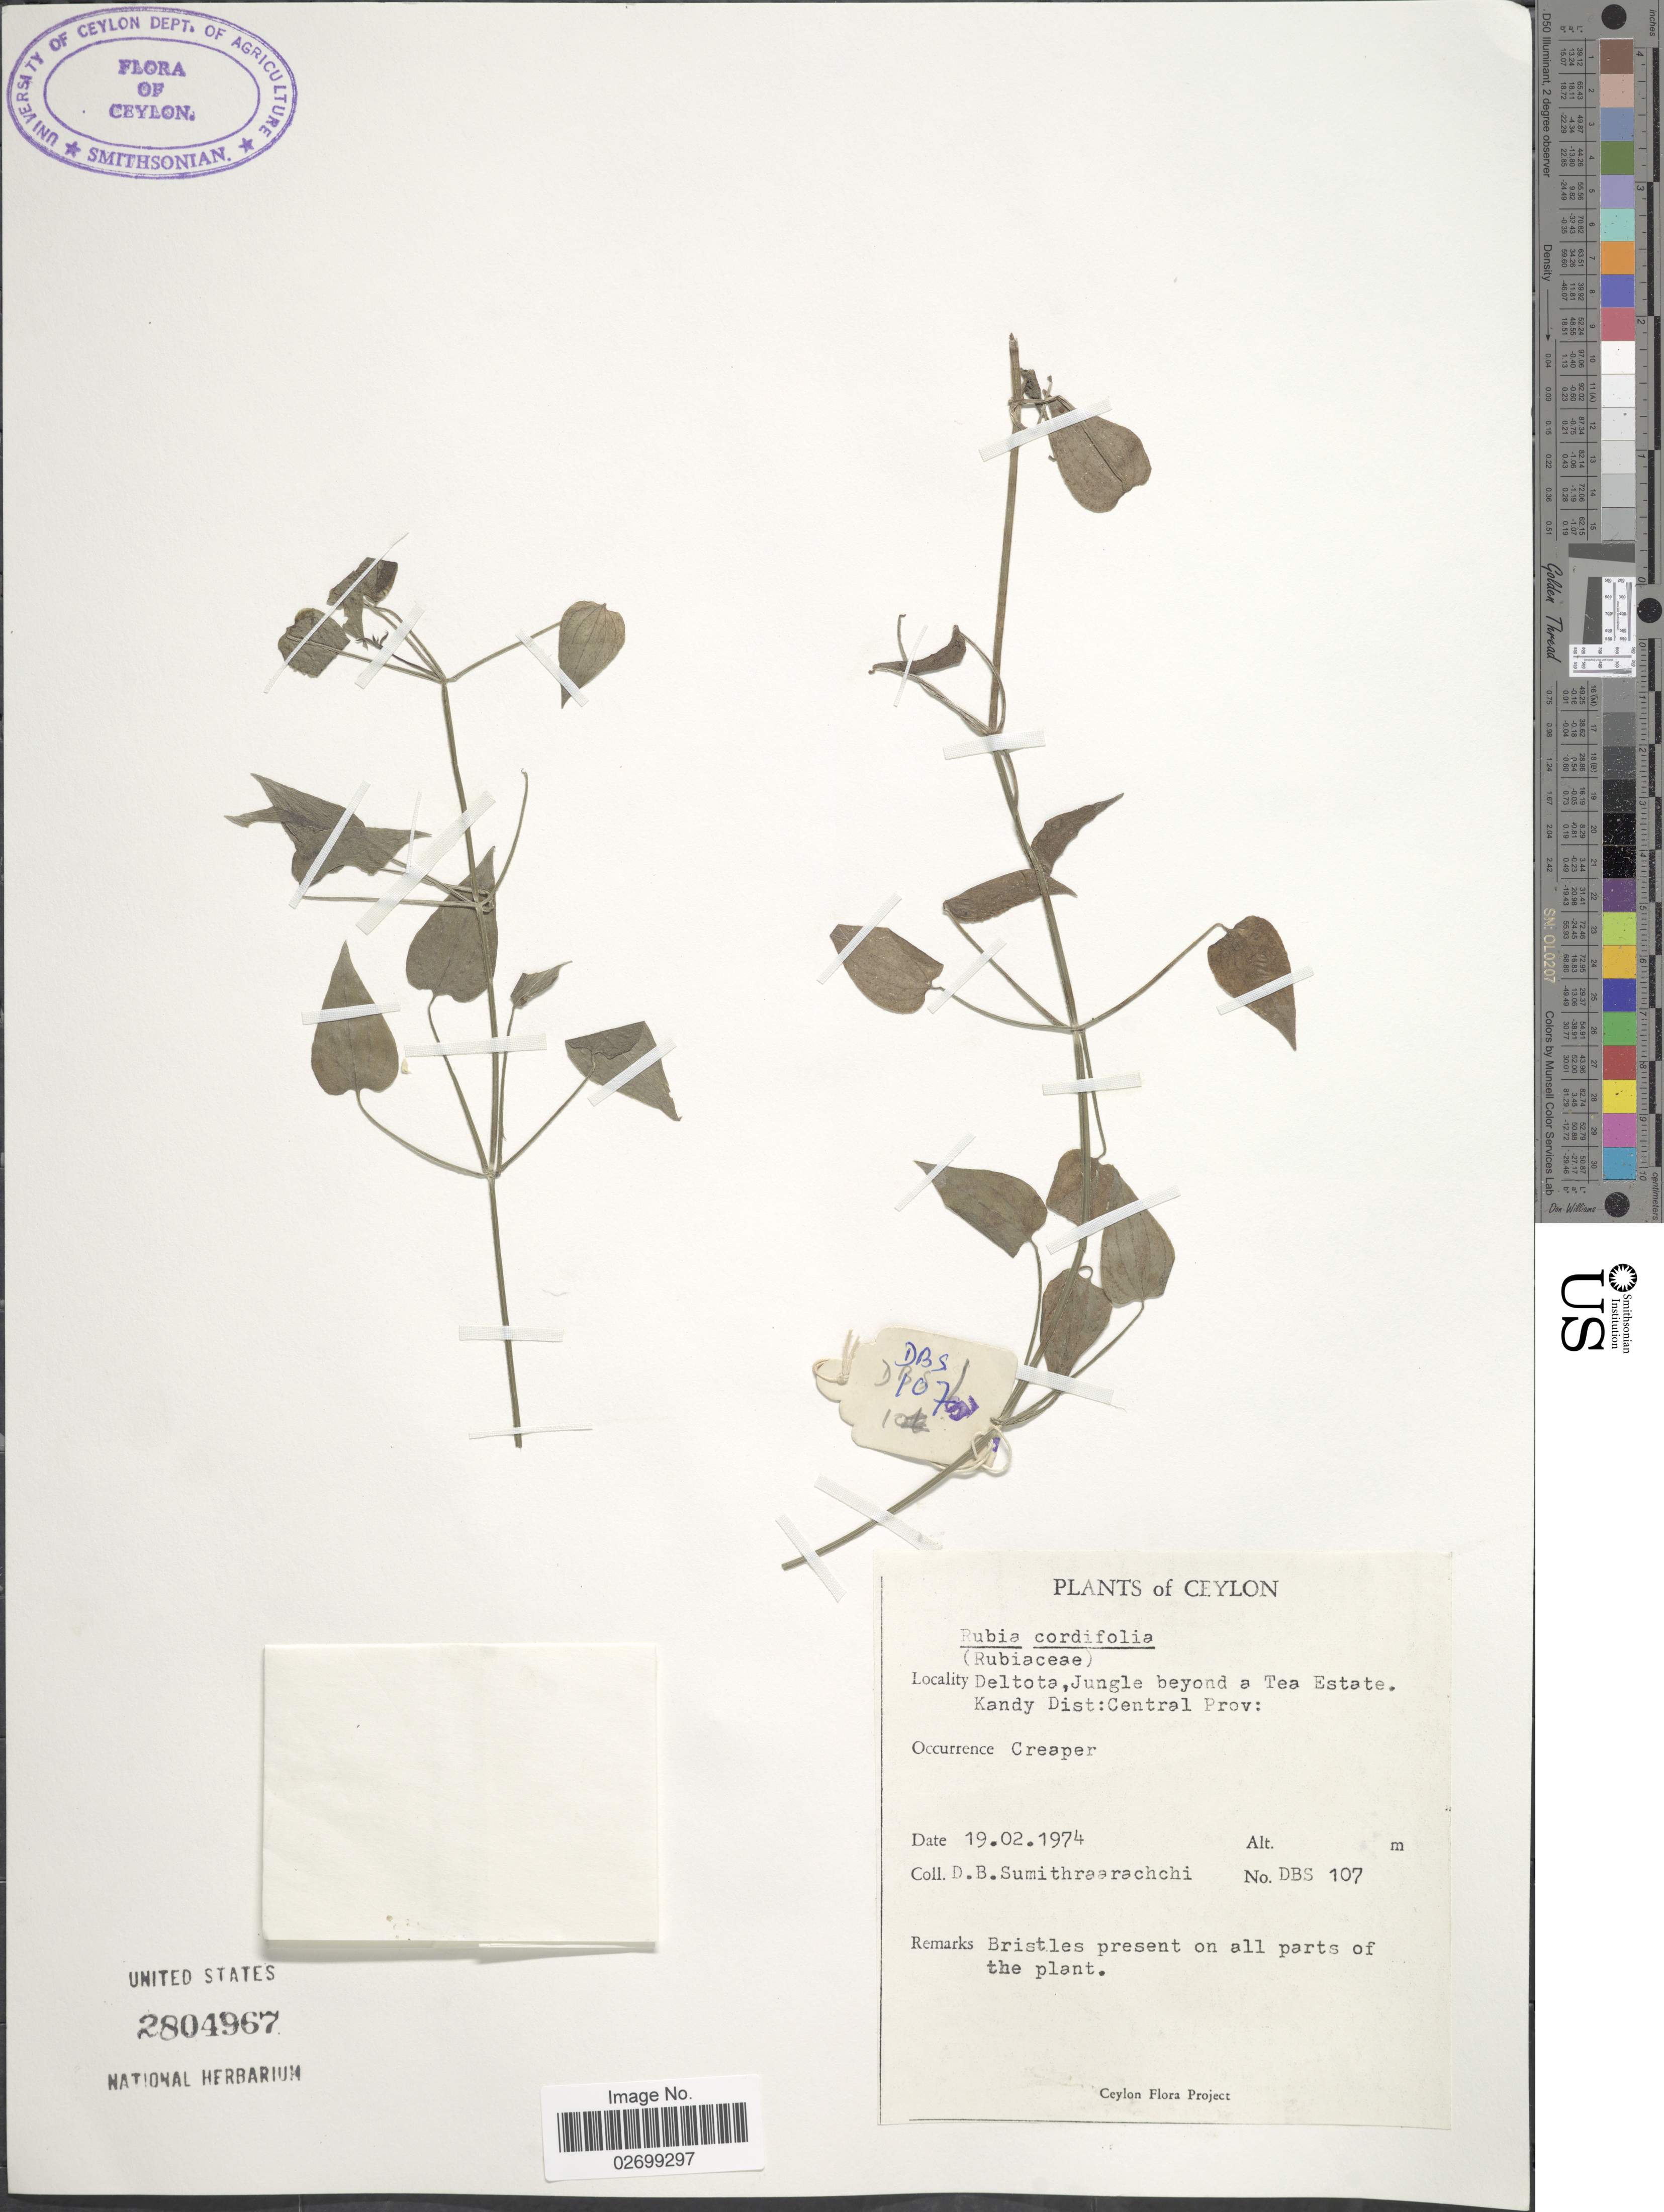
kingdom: Plantae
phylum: Tracheophyta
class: Magnoliopsida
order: Gentianales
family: Rubiaceae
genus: Rubia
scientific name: Rubia cordifolia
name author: L.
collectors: D. B. Sumithraarachchi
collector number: DBS 107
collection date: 1974-02-19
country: Sri Lanka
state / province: Central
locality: Ceylon, Deltota, Jungle beyond a Tea Estate, Kandy Dist.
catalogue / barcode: US 2804967